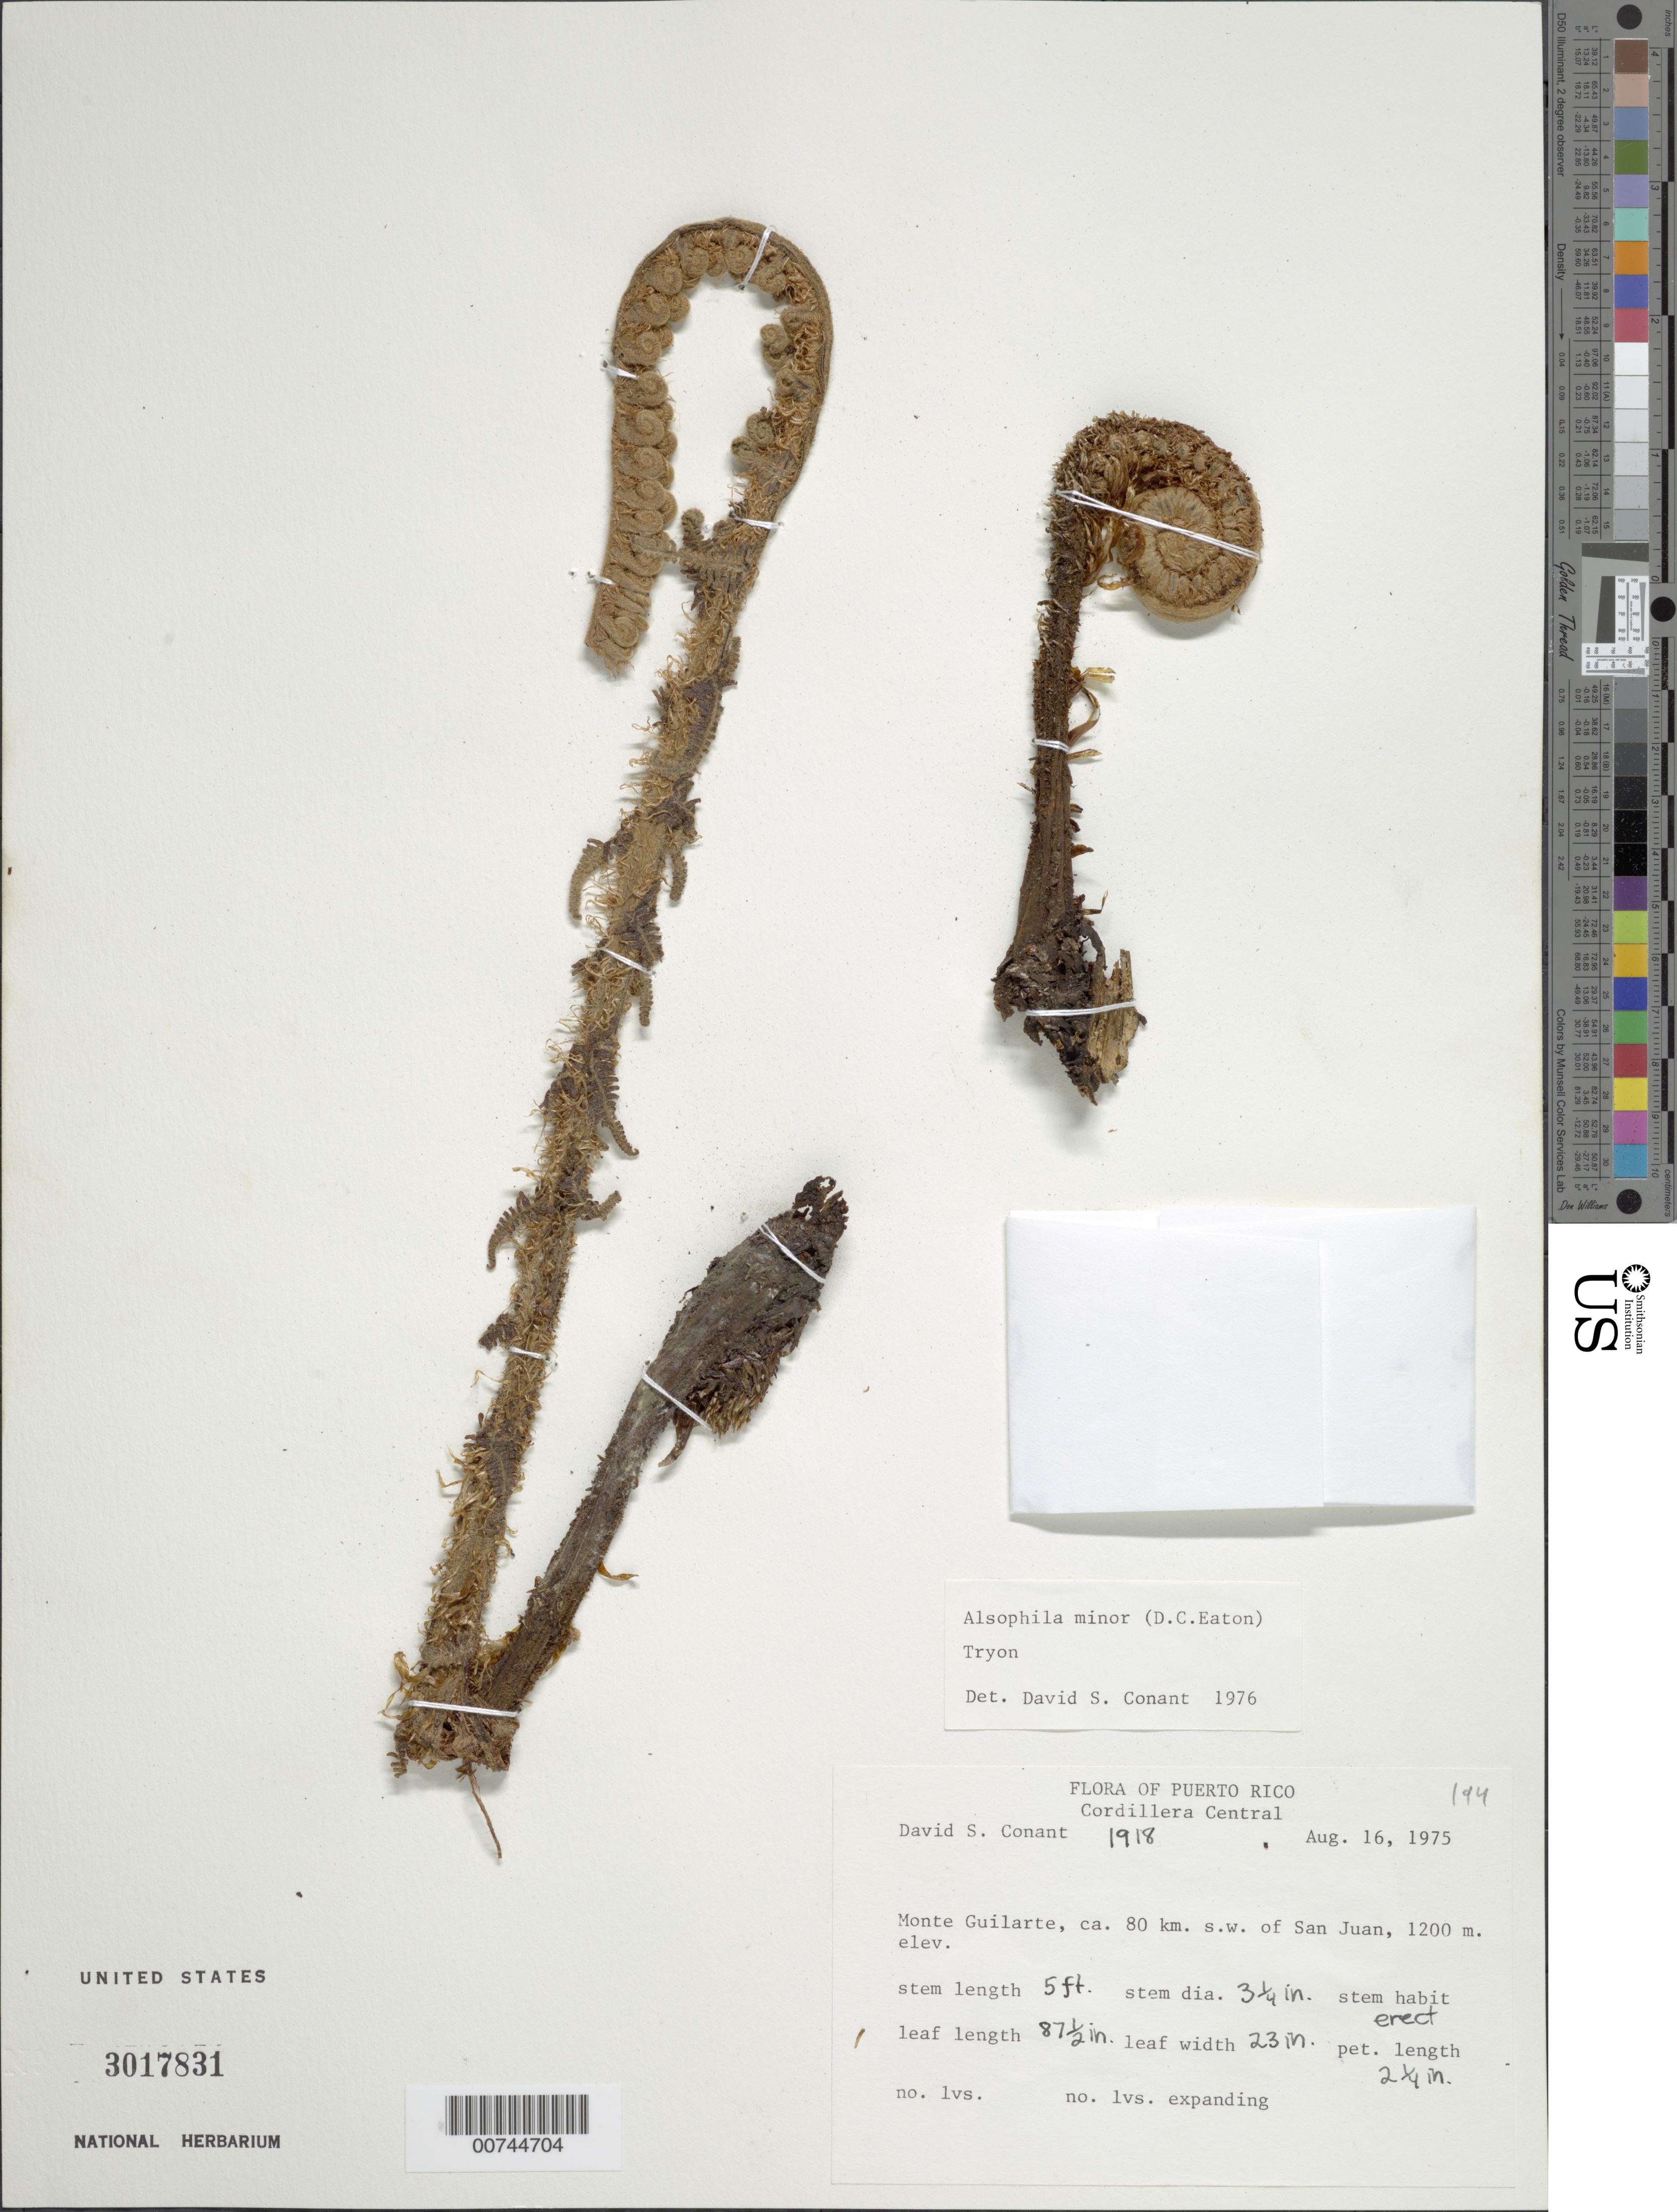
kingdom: Plantae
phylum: Tracheophyta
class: Polypodiopsida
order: Cyatheales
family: Cyatheaceae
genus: Alsophila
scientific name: Alsophila minor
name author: (D.C. Eaton) R.M. Tryon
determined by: Conant, D. S.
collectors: D. S. Conant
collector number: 1918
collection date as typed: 16 Aug 1975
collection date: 1975-08-16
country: Puerto Rico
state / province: Adjuntas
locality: Cordillera Central, Monte Guilarte, ca. 80 km SW of San Juan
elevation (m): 1200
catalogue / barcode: US 3017831